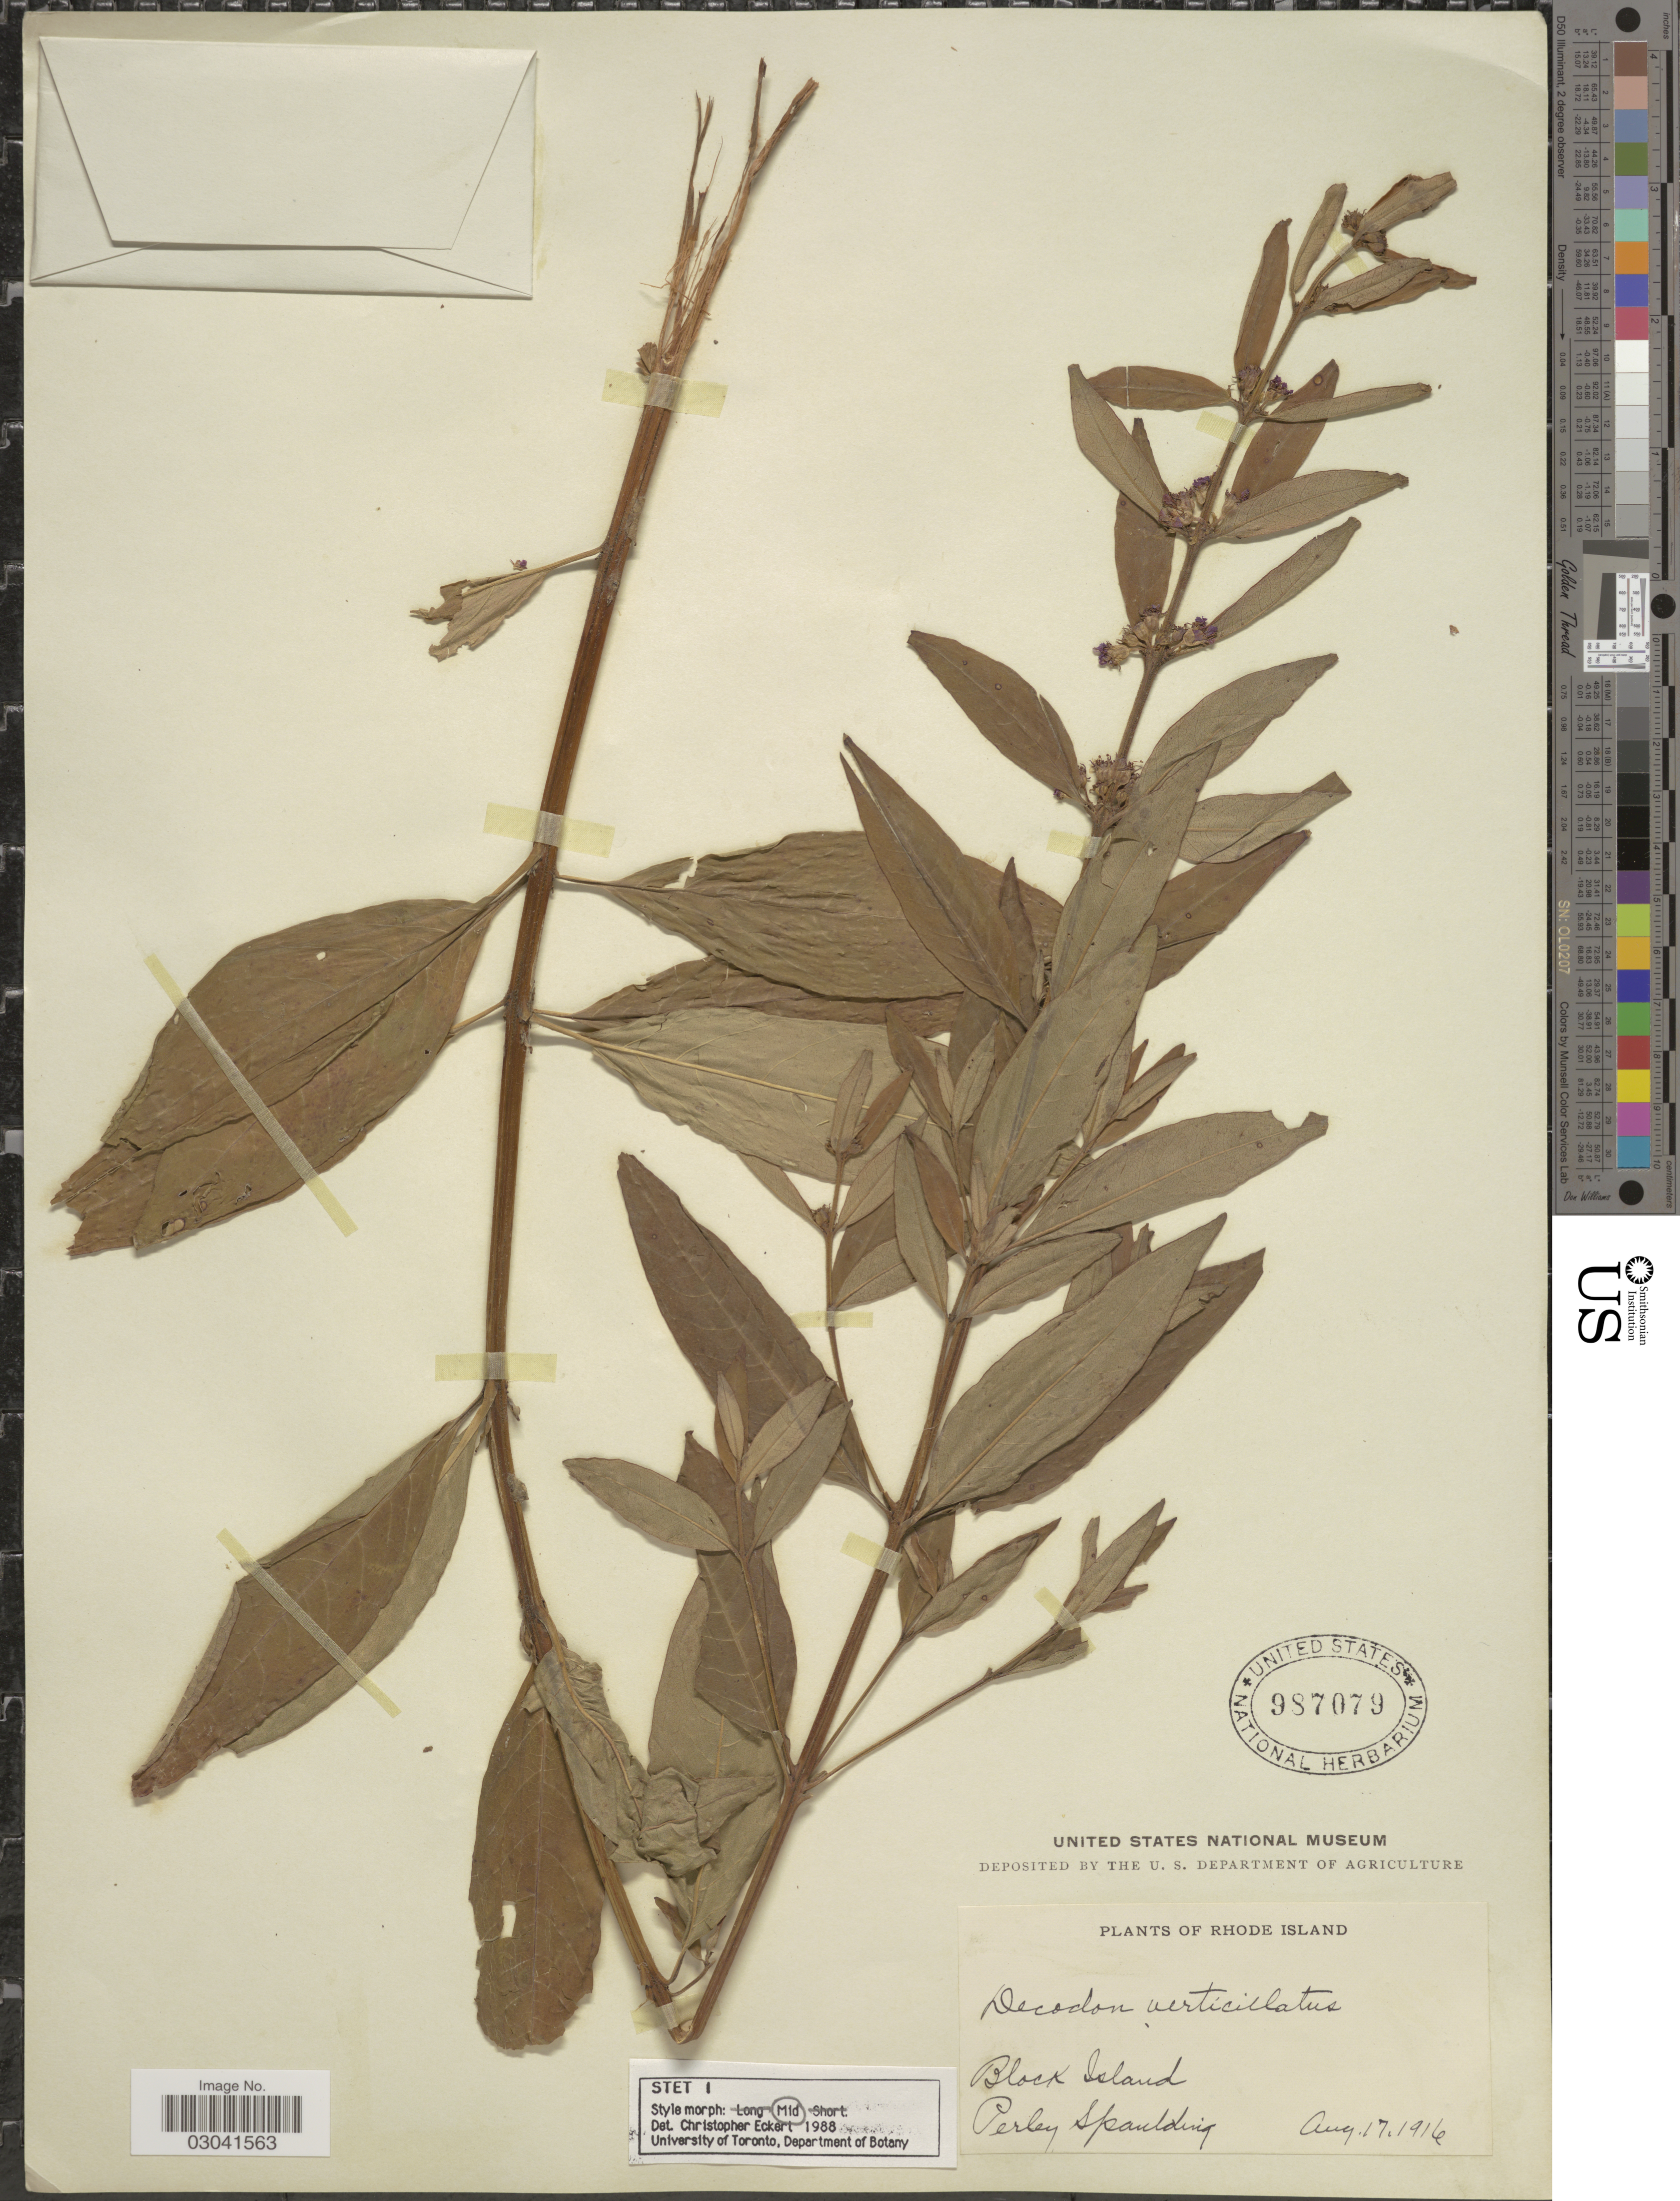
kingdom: Plantae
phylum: Tracheophyta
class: Magnoliopsida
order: Myrtales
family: Lythraceae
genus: Decodon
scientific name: Decodon verticillatus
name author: (L.) Elliott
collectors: P. Spaulding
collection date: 1916-08-17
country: United States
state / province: Rhode Island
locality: Block Island.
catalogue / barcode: US 987079